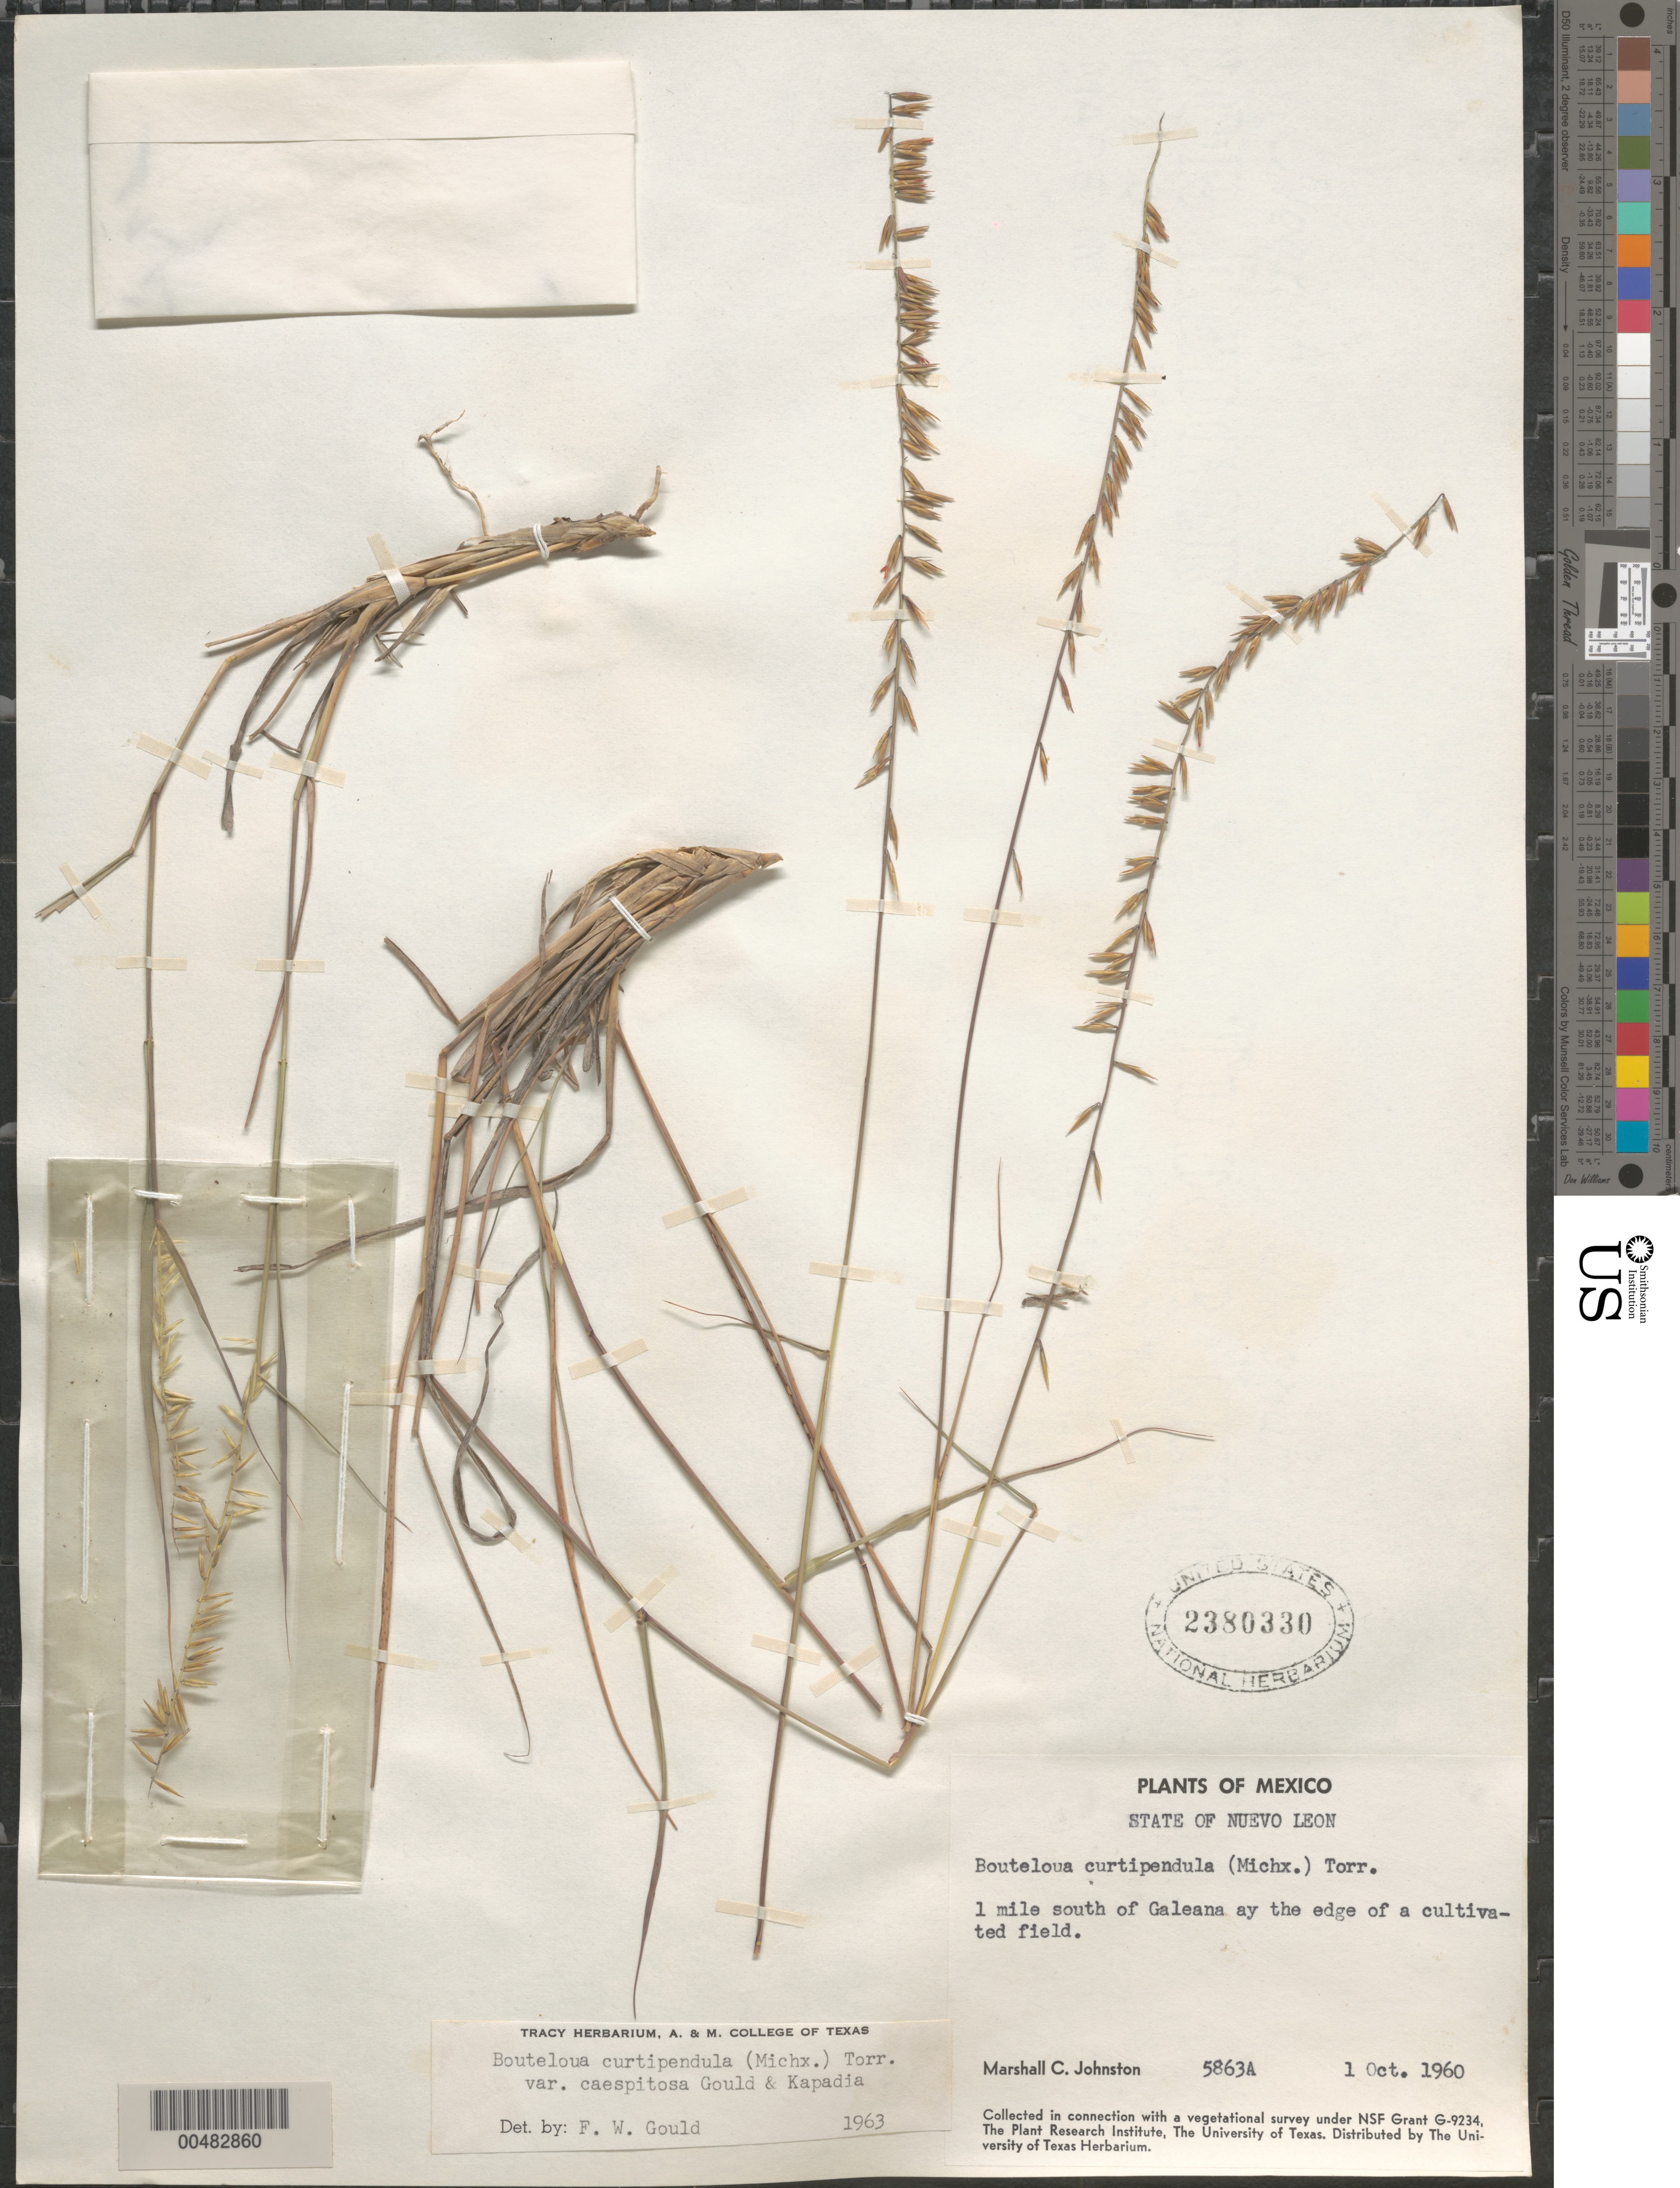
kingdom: Plantae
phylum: Tracheophyta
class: Liliopsida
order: Poales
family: Poaceae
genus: Bouteloua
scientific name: Bouteloua curtipendula var. caespitosa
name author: Gould & Kapadia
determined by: Gould, F. W.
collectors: M. Johnston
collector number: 5863A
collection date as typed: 1 Oct 1960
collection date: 1960-10-01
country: Mexico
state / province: Nuevo León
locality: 1 mi S of Galeana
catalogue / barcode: US 2380330